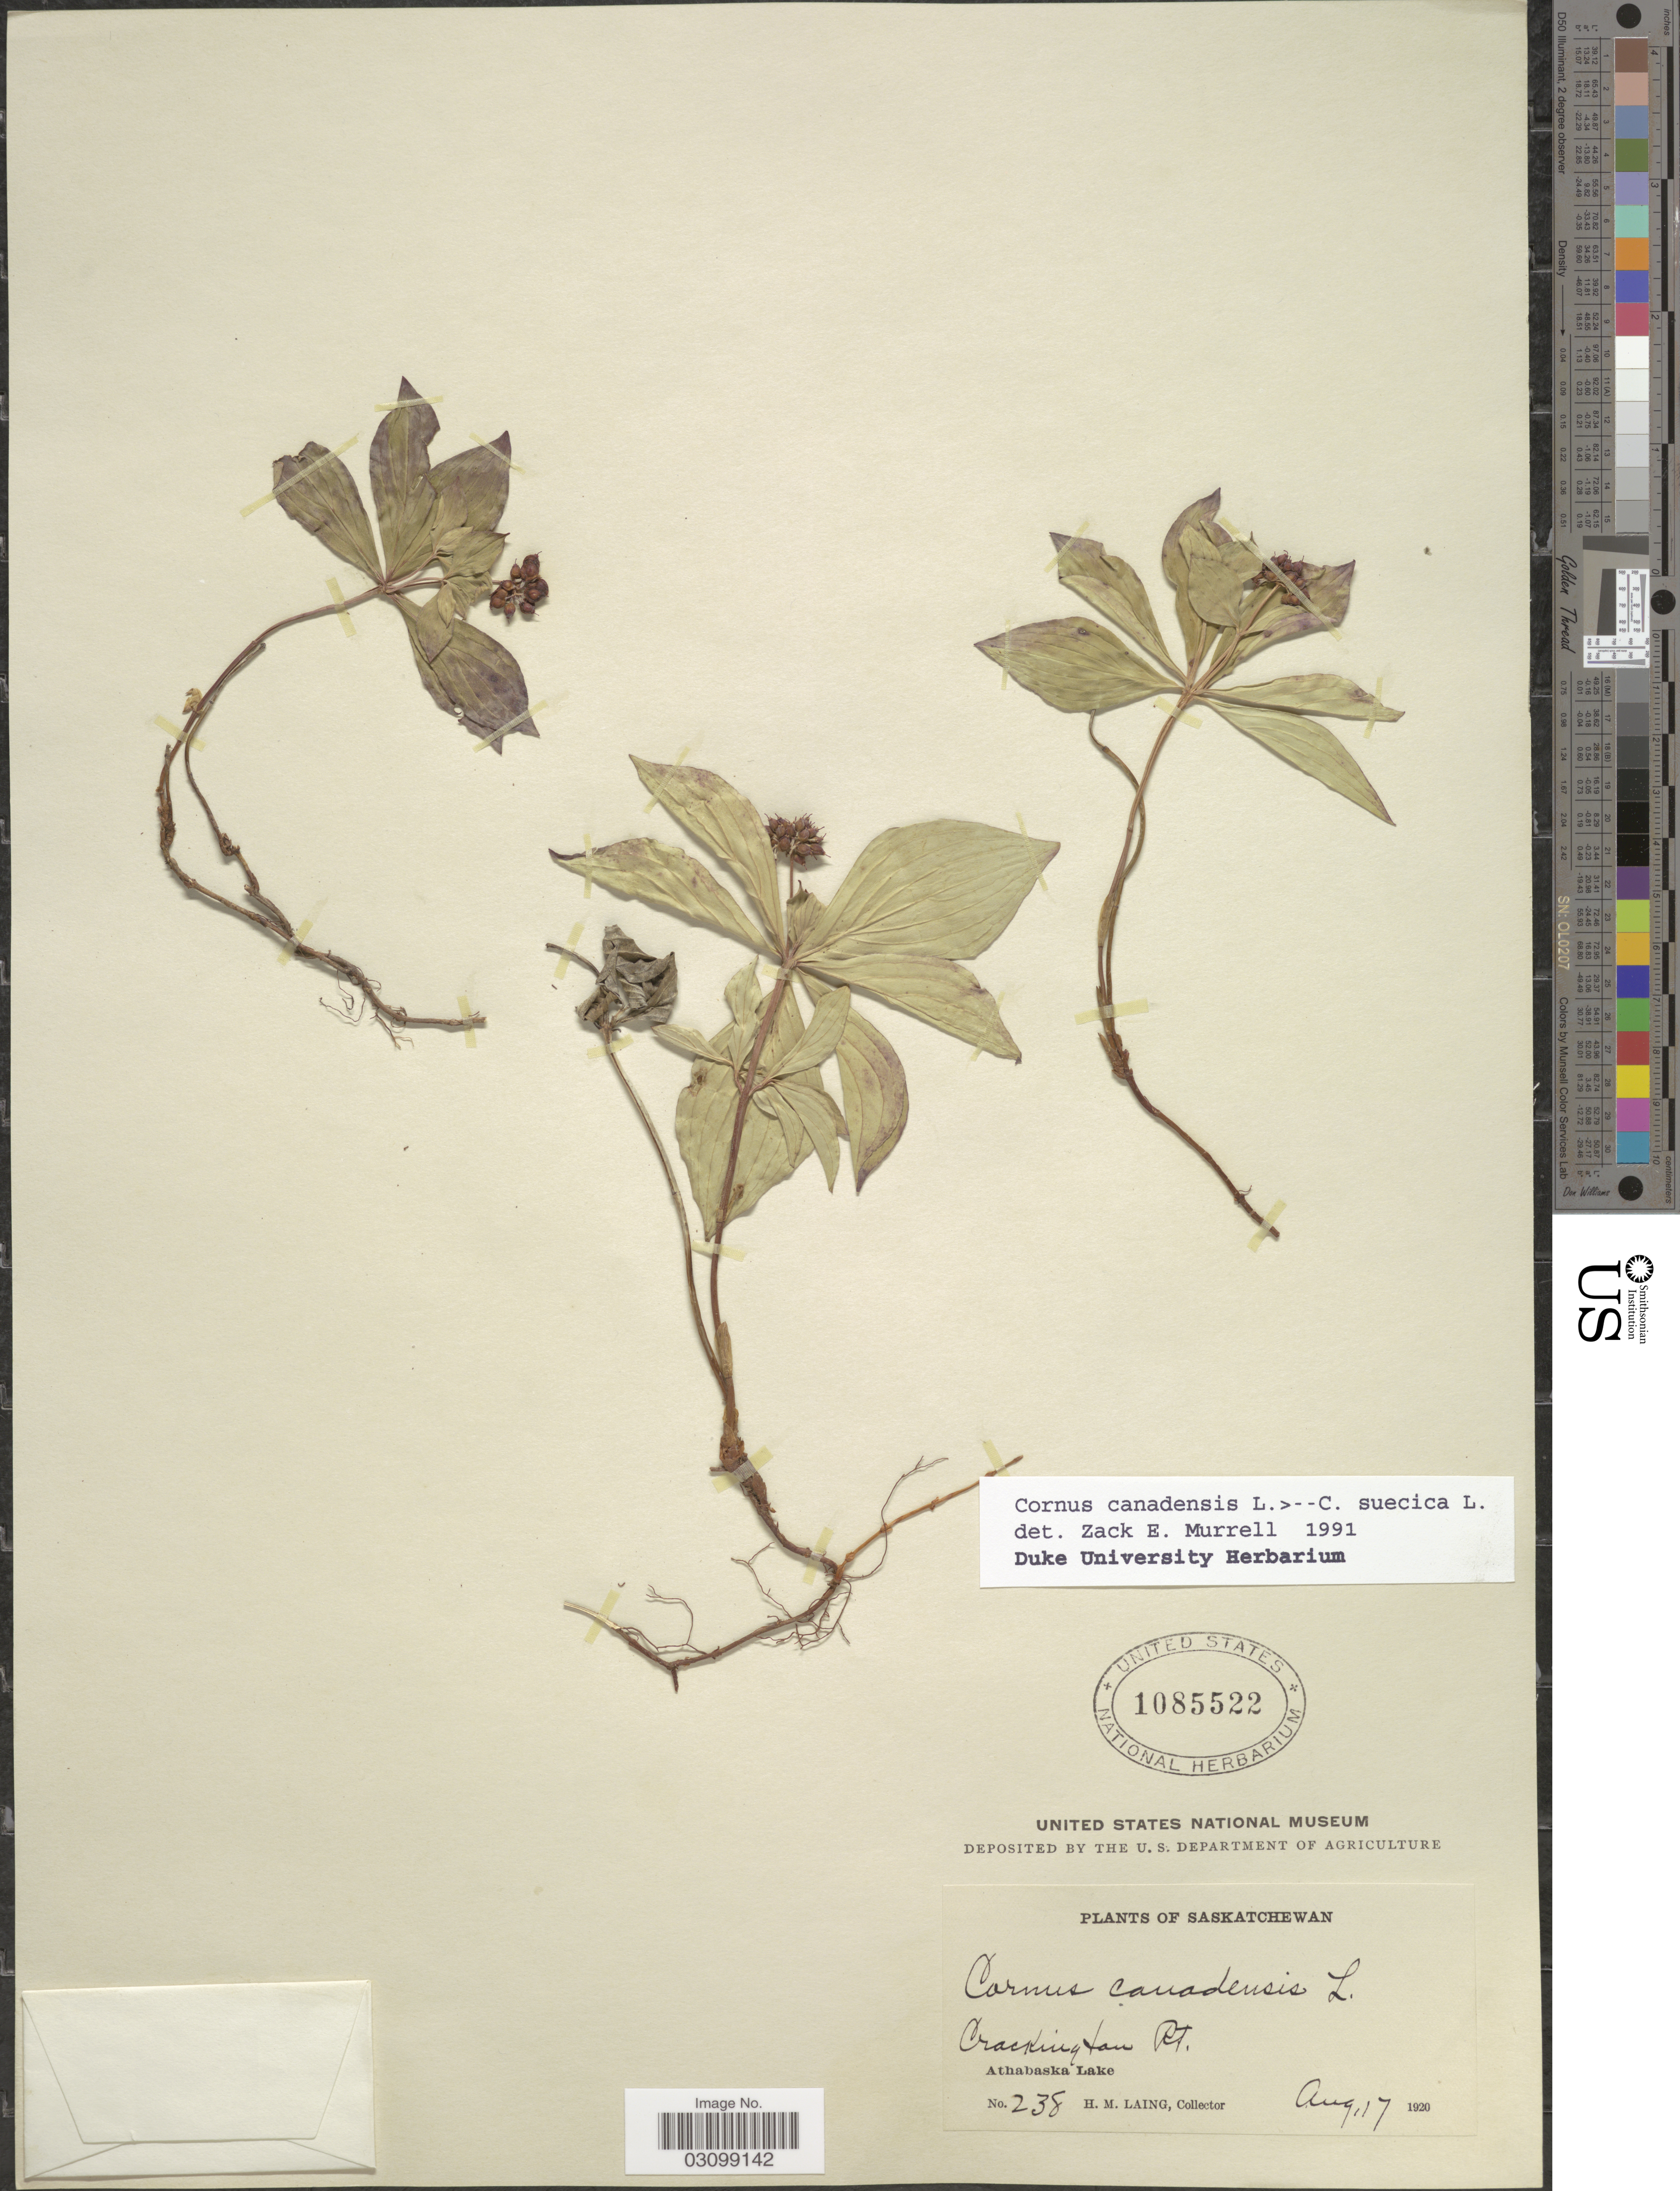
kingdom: Plantae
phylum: Tracheophyta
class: Magnoliopsida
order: Cornales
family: Cornaceae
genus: Cornus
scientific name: Cornus sp.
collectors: H. Laing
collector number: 238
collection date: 1920-08-17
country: Canada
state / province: Saskatchewan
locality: Crackington Rt. Athabaska Lake.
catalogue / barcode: US 1085522